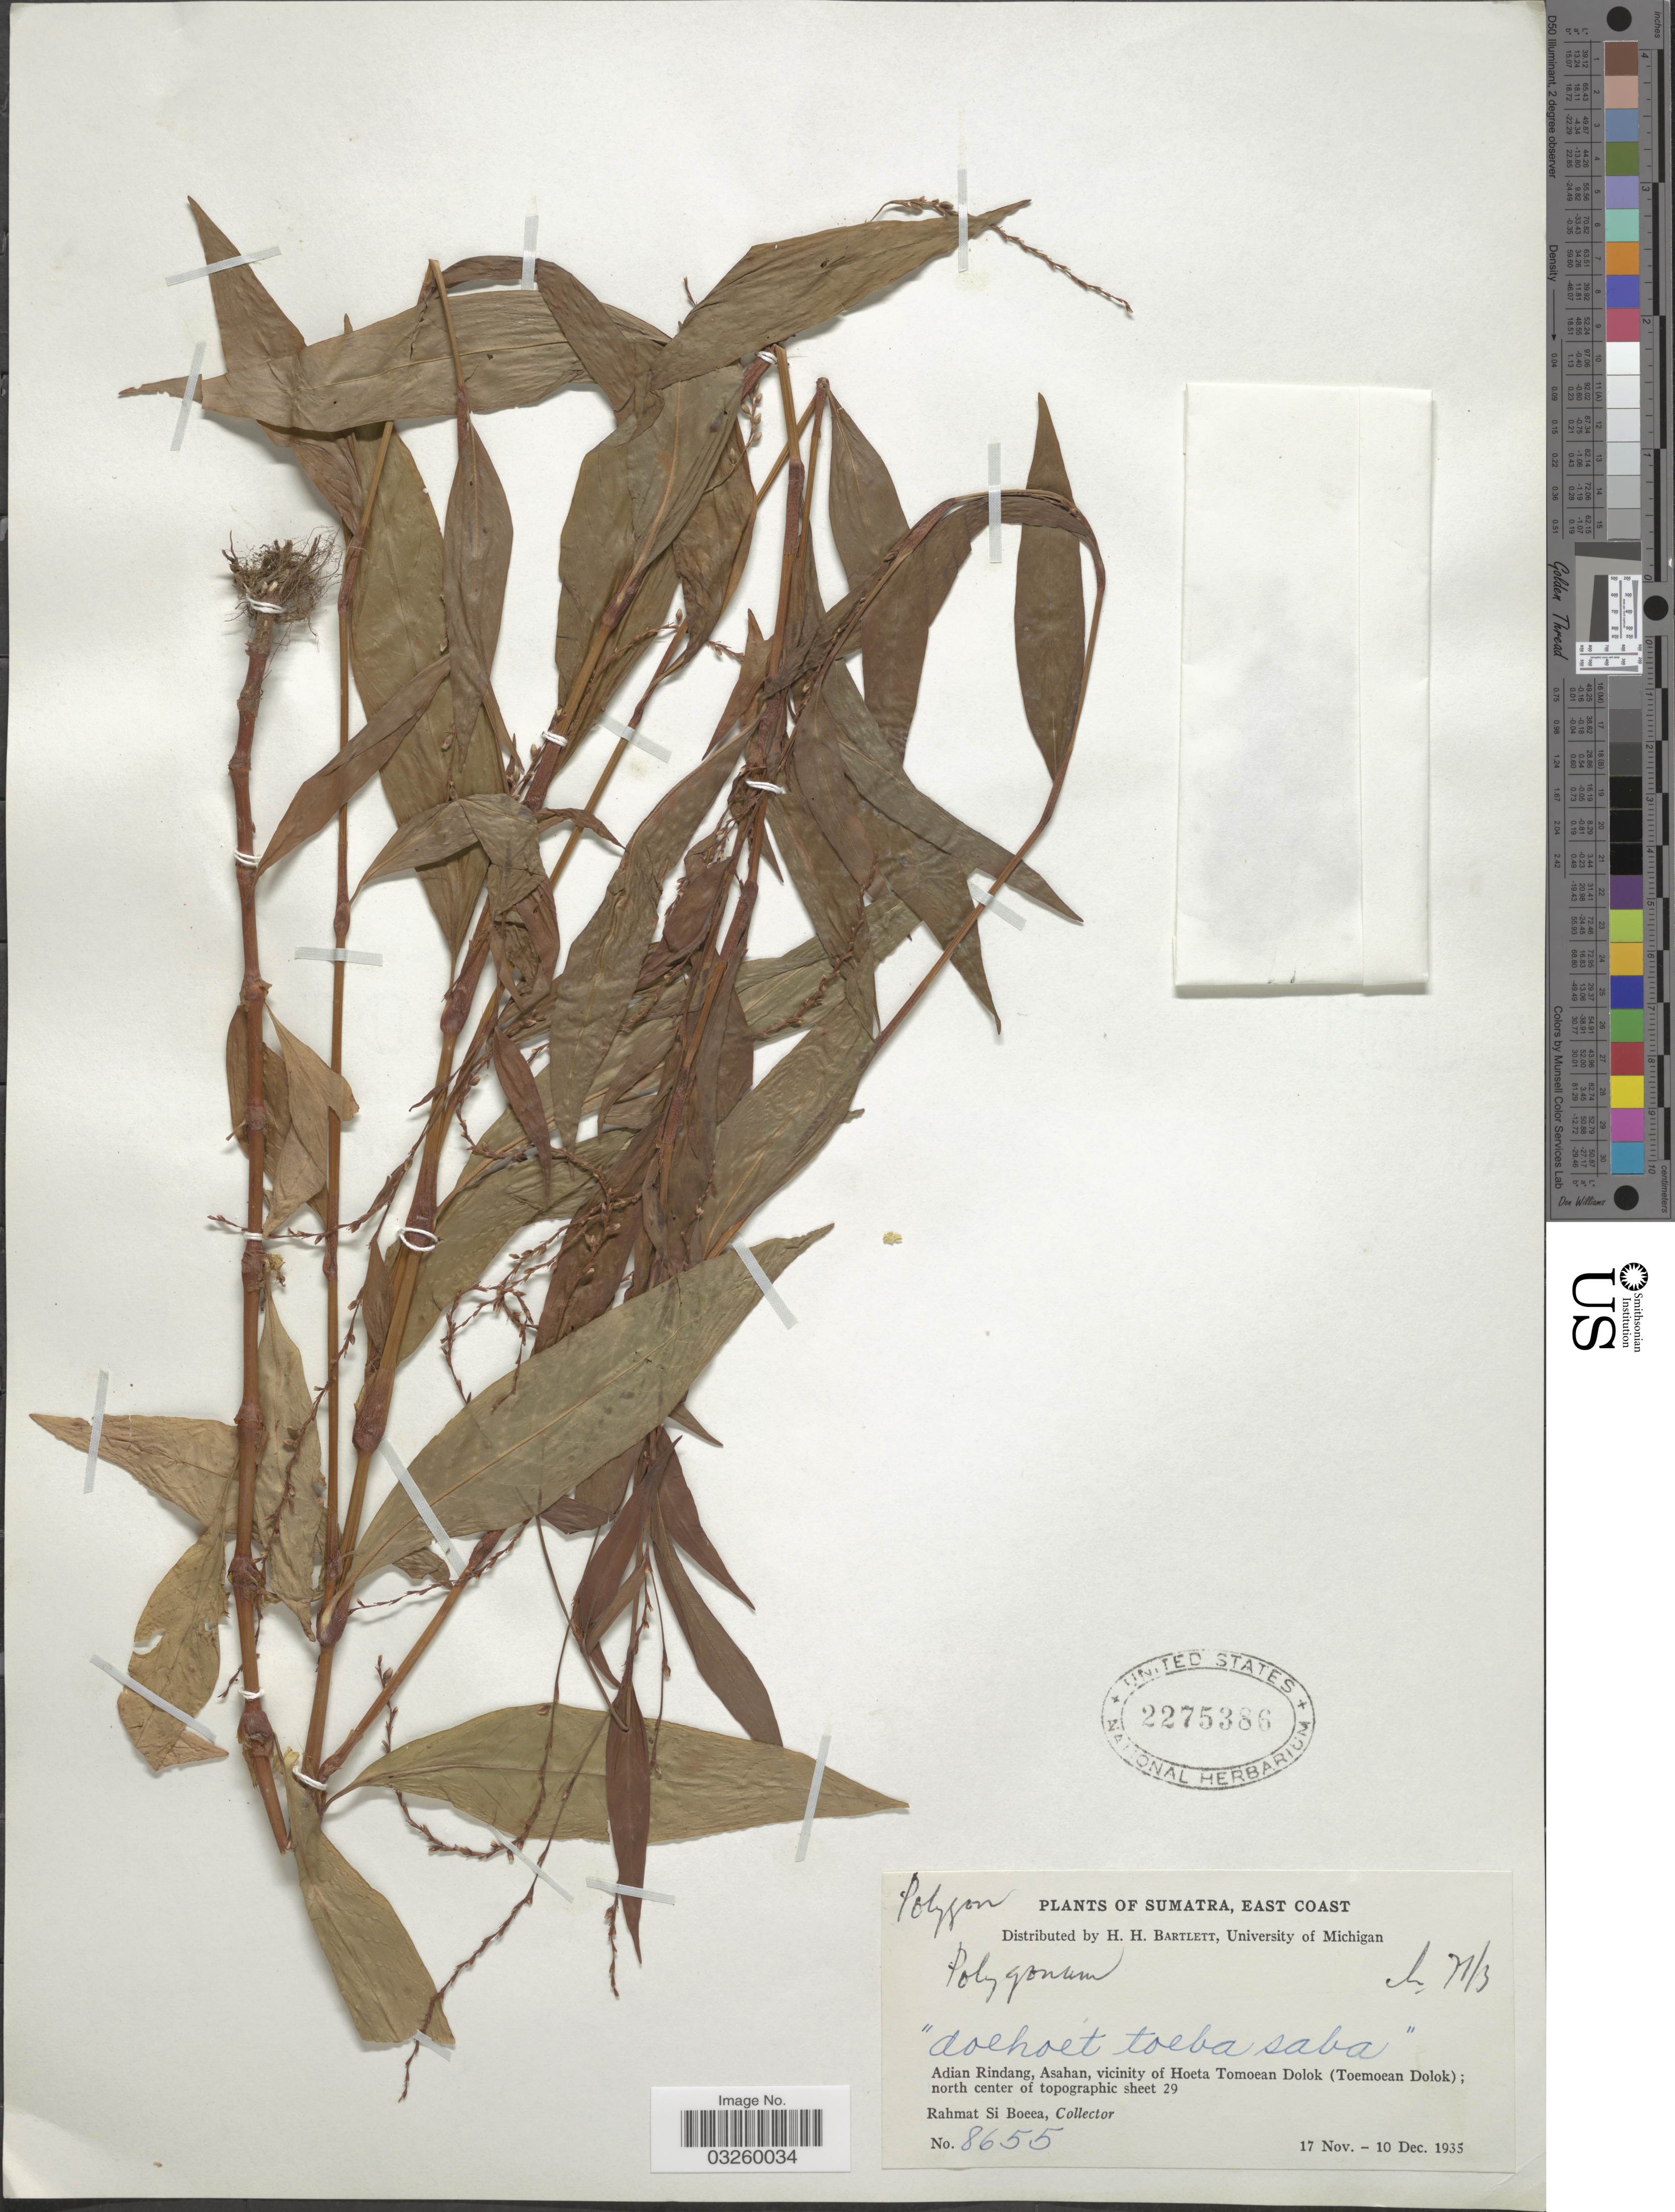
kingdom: Plantae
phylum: Tracheophyta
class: Magnoliopsida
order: Caryophyllales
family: Polygonaceae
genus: Persicaria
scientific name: Persicaria sp.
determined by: Wagner, W. L., (BOT), Smithsonian Institution - National Museum of Natural History (UNITED STATES)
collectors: Rahmat Si Boeea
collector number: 8655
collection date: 1935-11-17/1935-12-10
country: Indonesia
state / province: Sumatra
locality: East Coast. Adian Rindang, Asahan, vicinity of Hoeta Tomoean Dolok (Toemoean Dolok); north center of topographic sheet 29.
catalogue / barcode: US 2275386